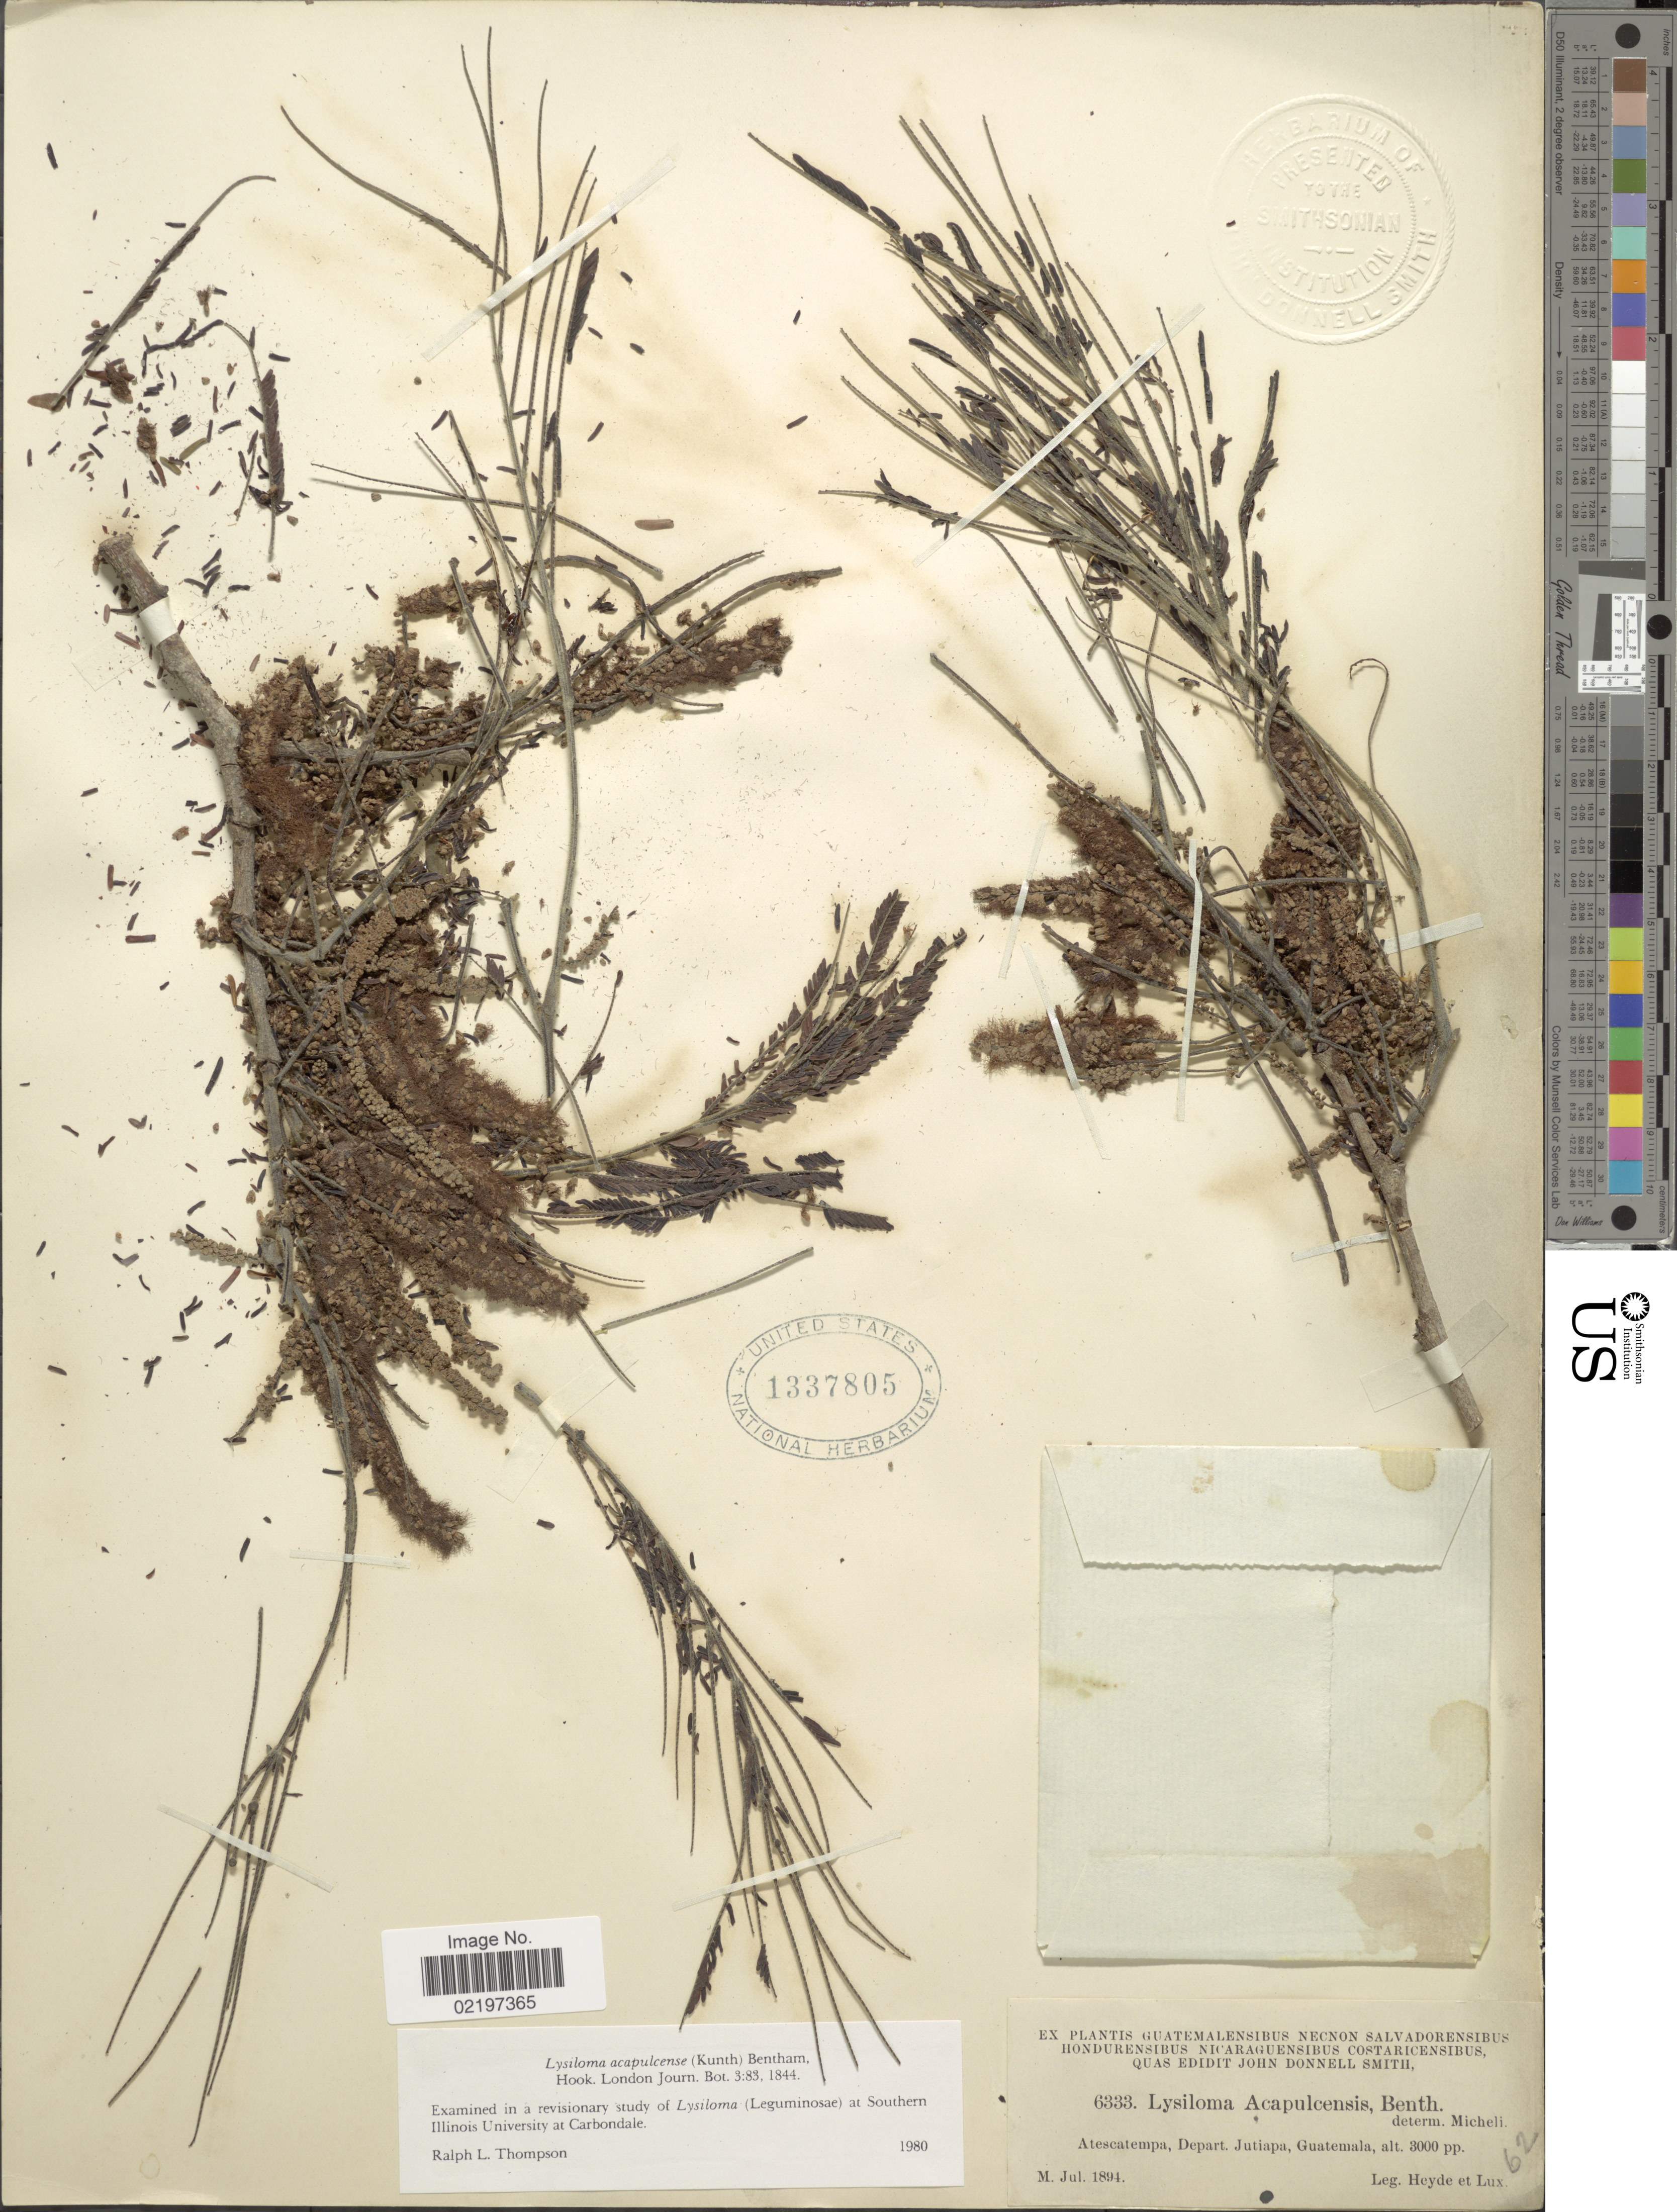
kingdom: Plantae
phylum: Tracheophyta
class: Magnoliopsida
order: Fabales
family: Fabaceae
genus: Lysiloma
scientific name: Lysiloma acapulcense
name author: (Kunth) Benth.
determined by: Thompson, R. L.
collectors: Heyde & Lux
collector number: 6333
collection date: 1894-07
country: Guatemala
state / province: Jutiapa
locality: Atescatempa, Depart. Jutiapa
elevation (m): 914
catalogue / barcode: US 1337805